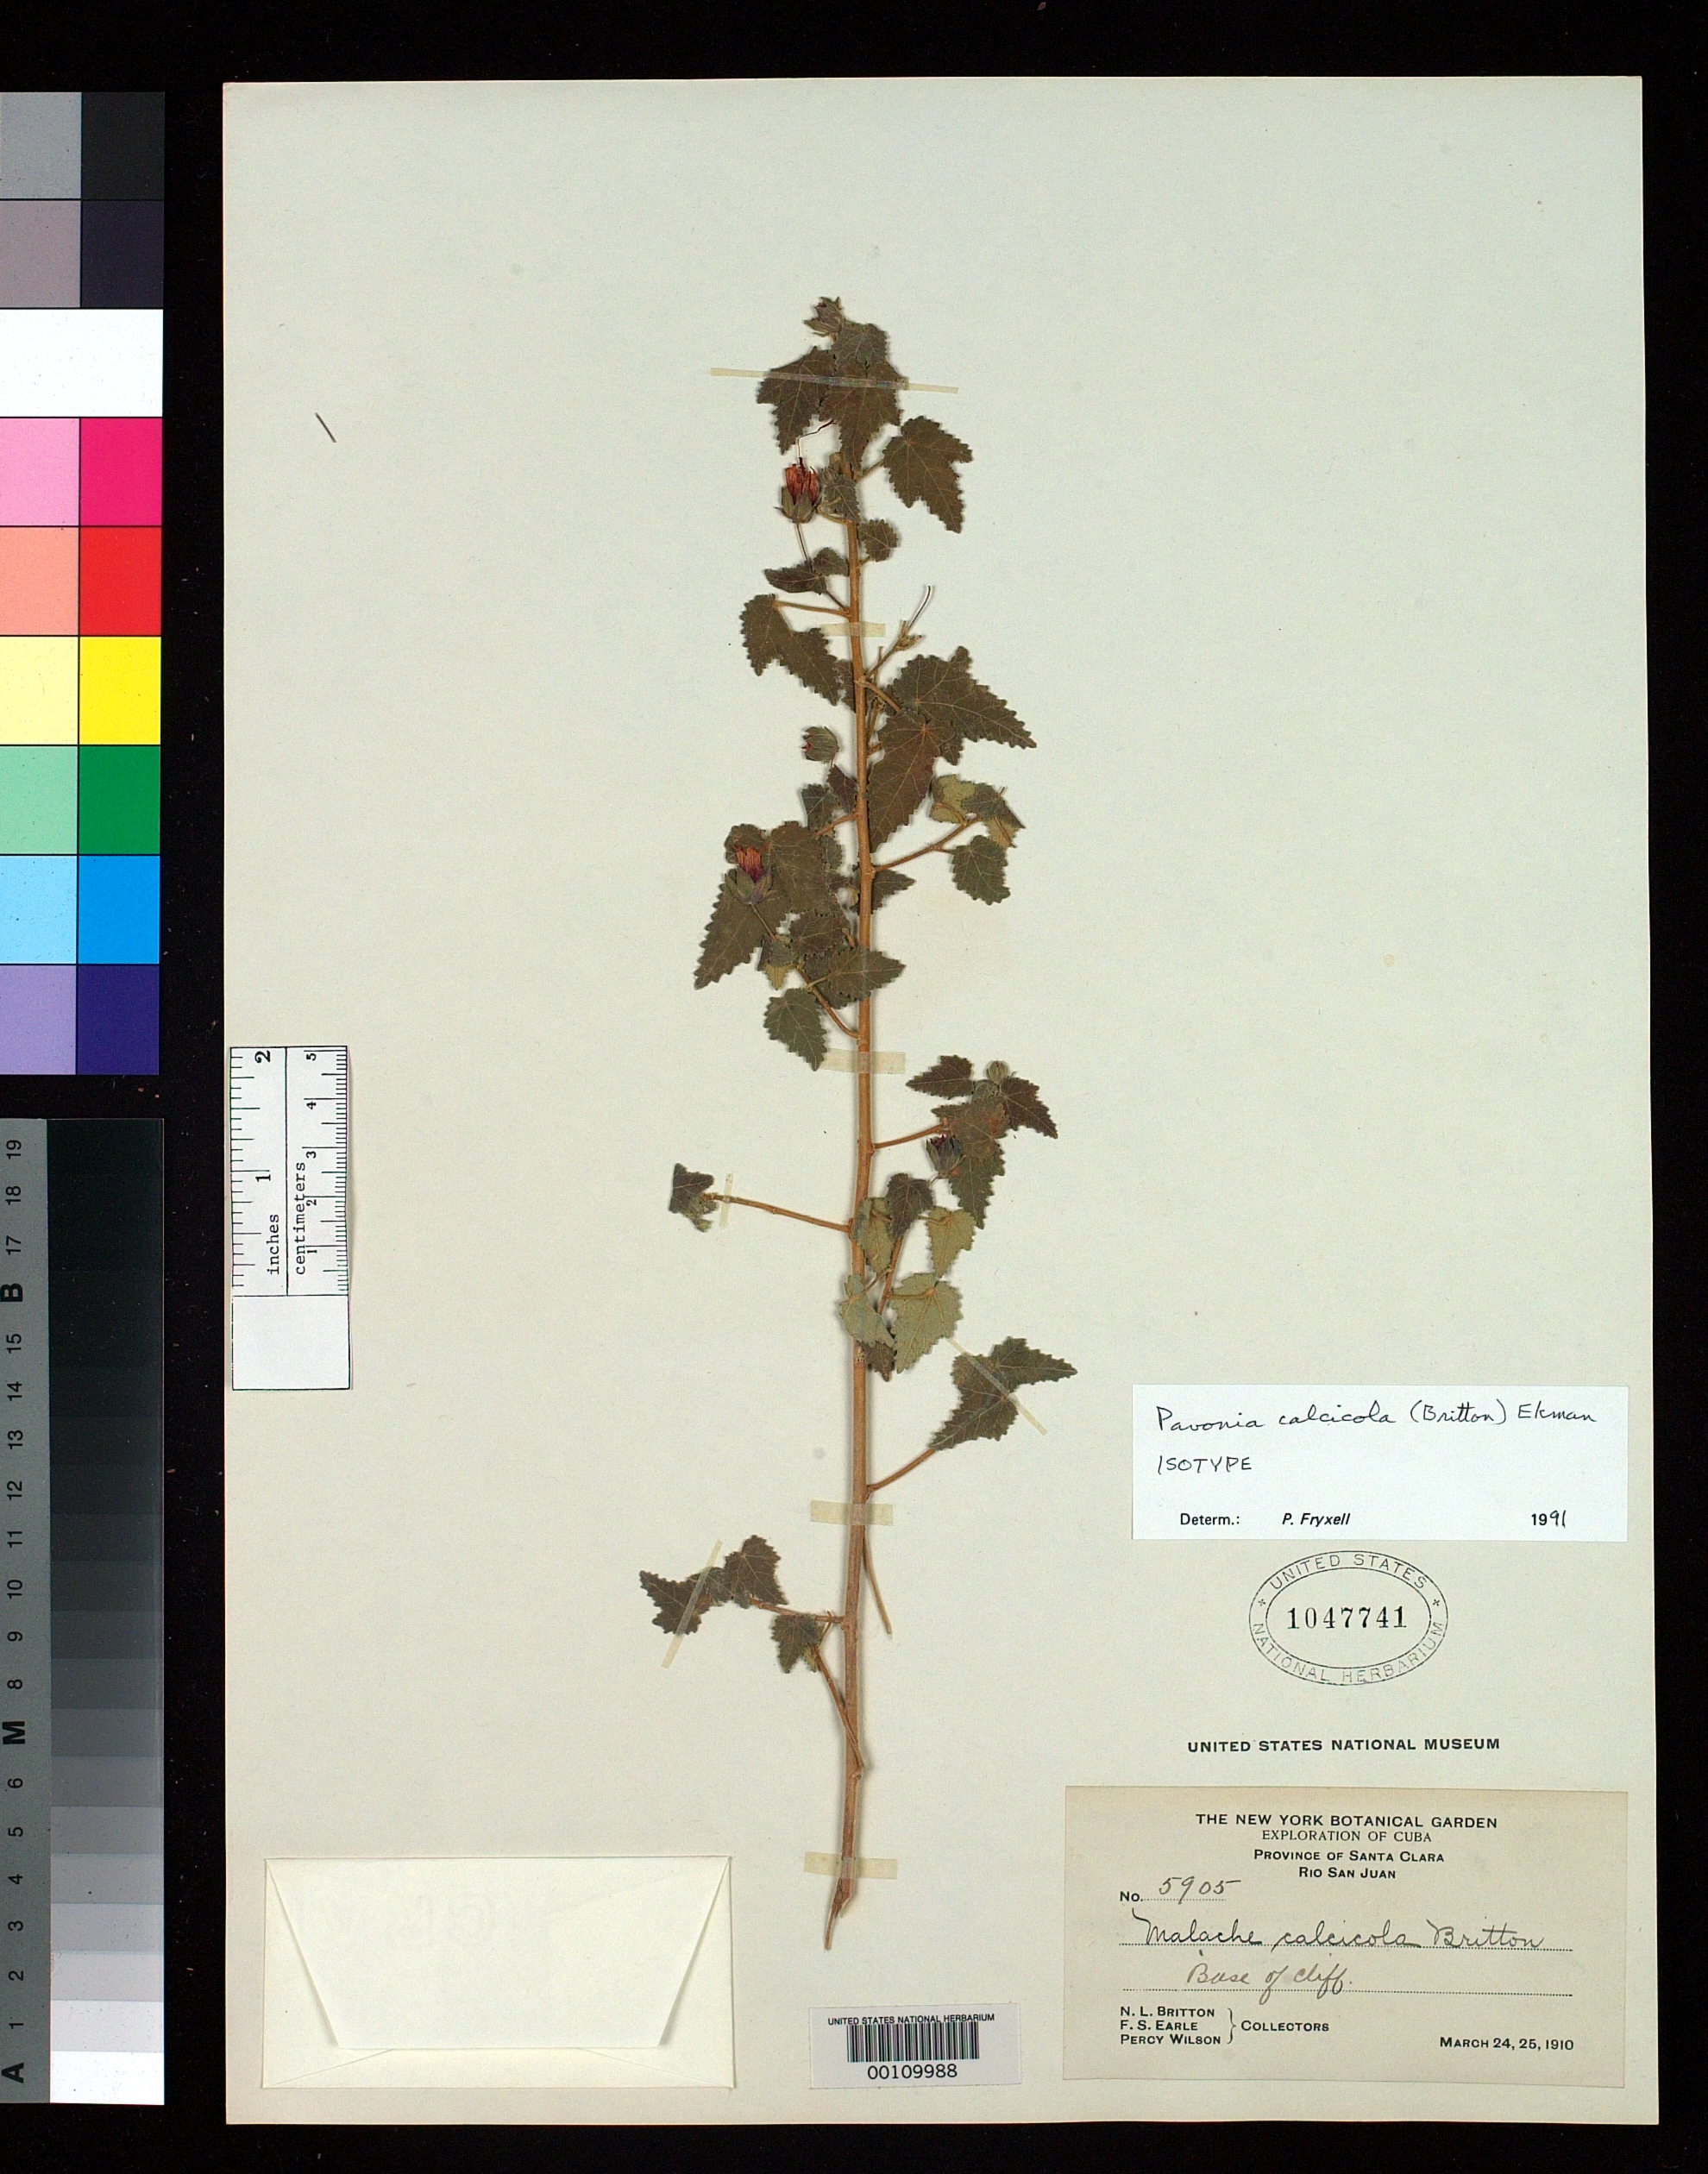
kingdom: Plantae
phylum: Tracheophyta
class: Magnoliopsida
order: Malvales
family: Malvaceae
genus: Malache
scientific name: Malache calcicola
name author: Britton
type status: Isotype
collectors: N. Britton, N. Earle & P. Wilson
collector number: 5905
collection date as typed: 24 Mar 1910 and 25 Mar 1910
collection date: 1910-03-24,1910-03-25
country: Cuba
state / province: Las Villas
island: Greater Antilles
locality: Rio Sanjuan.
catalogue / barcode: US 1047741